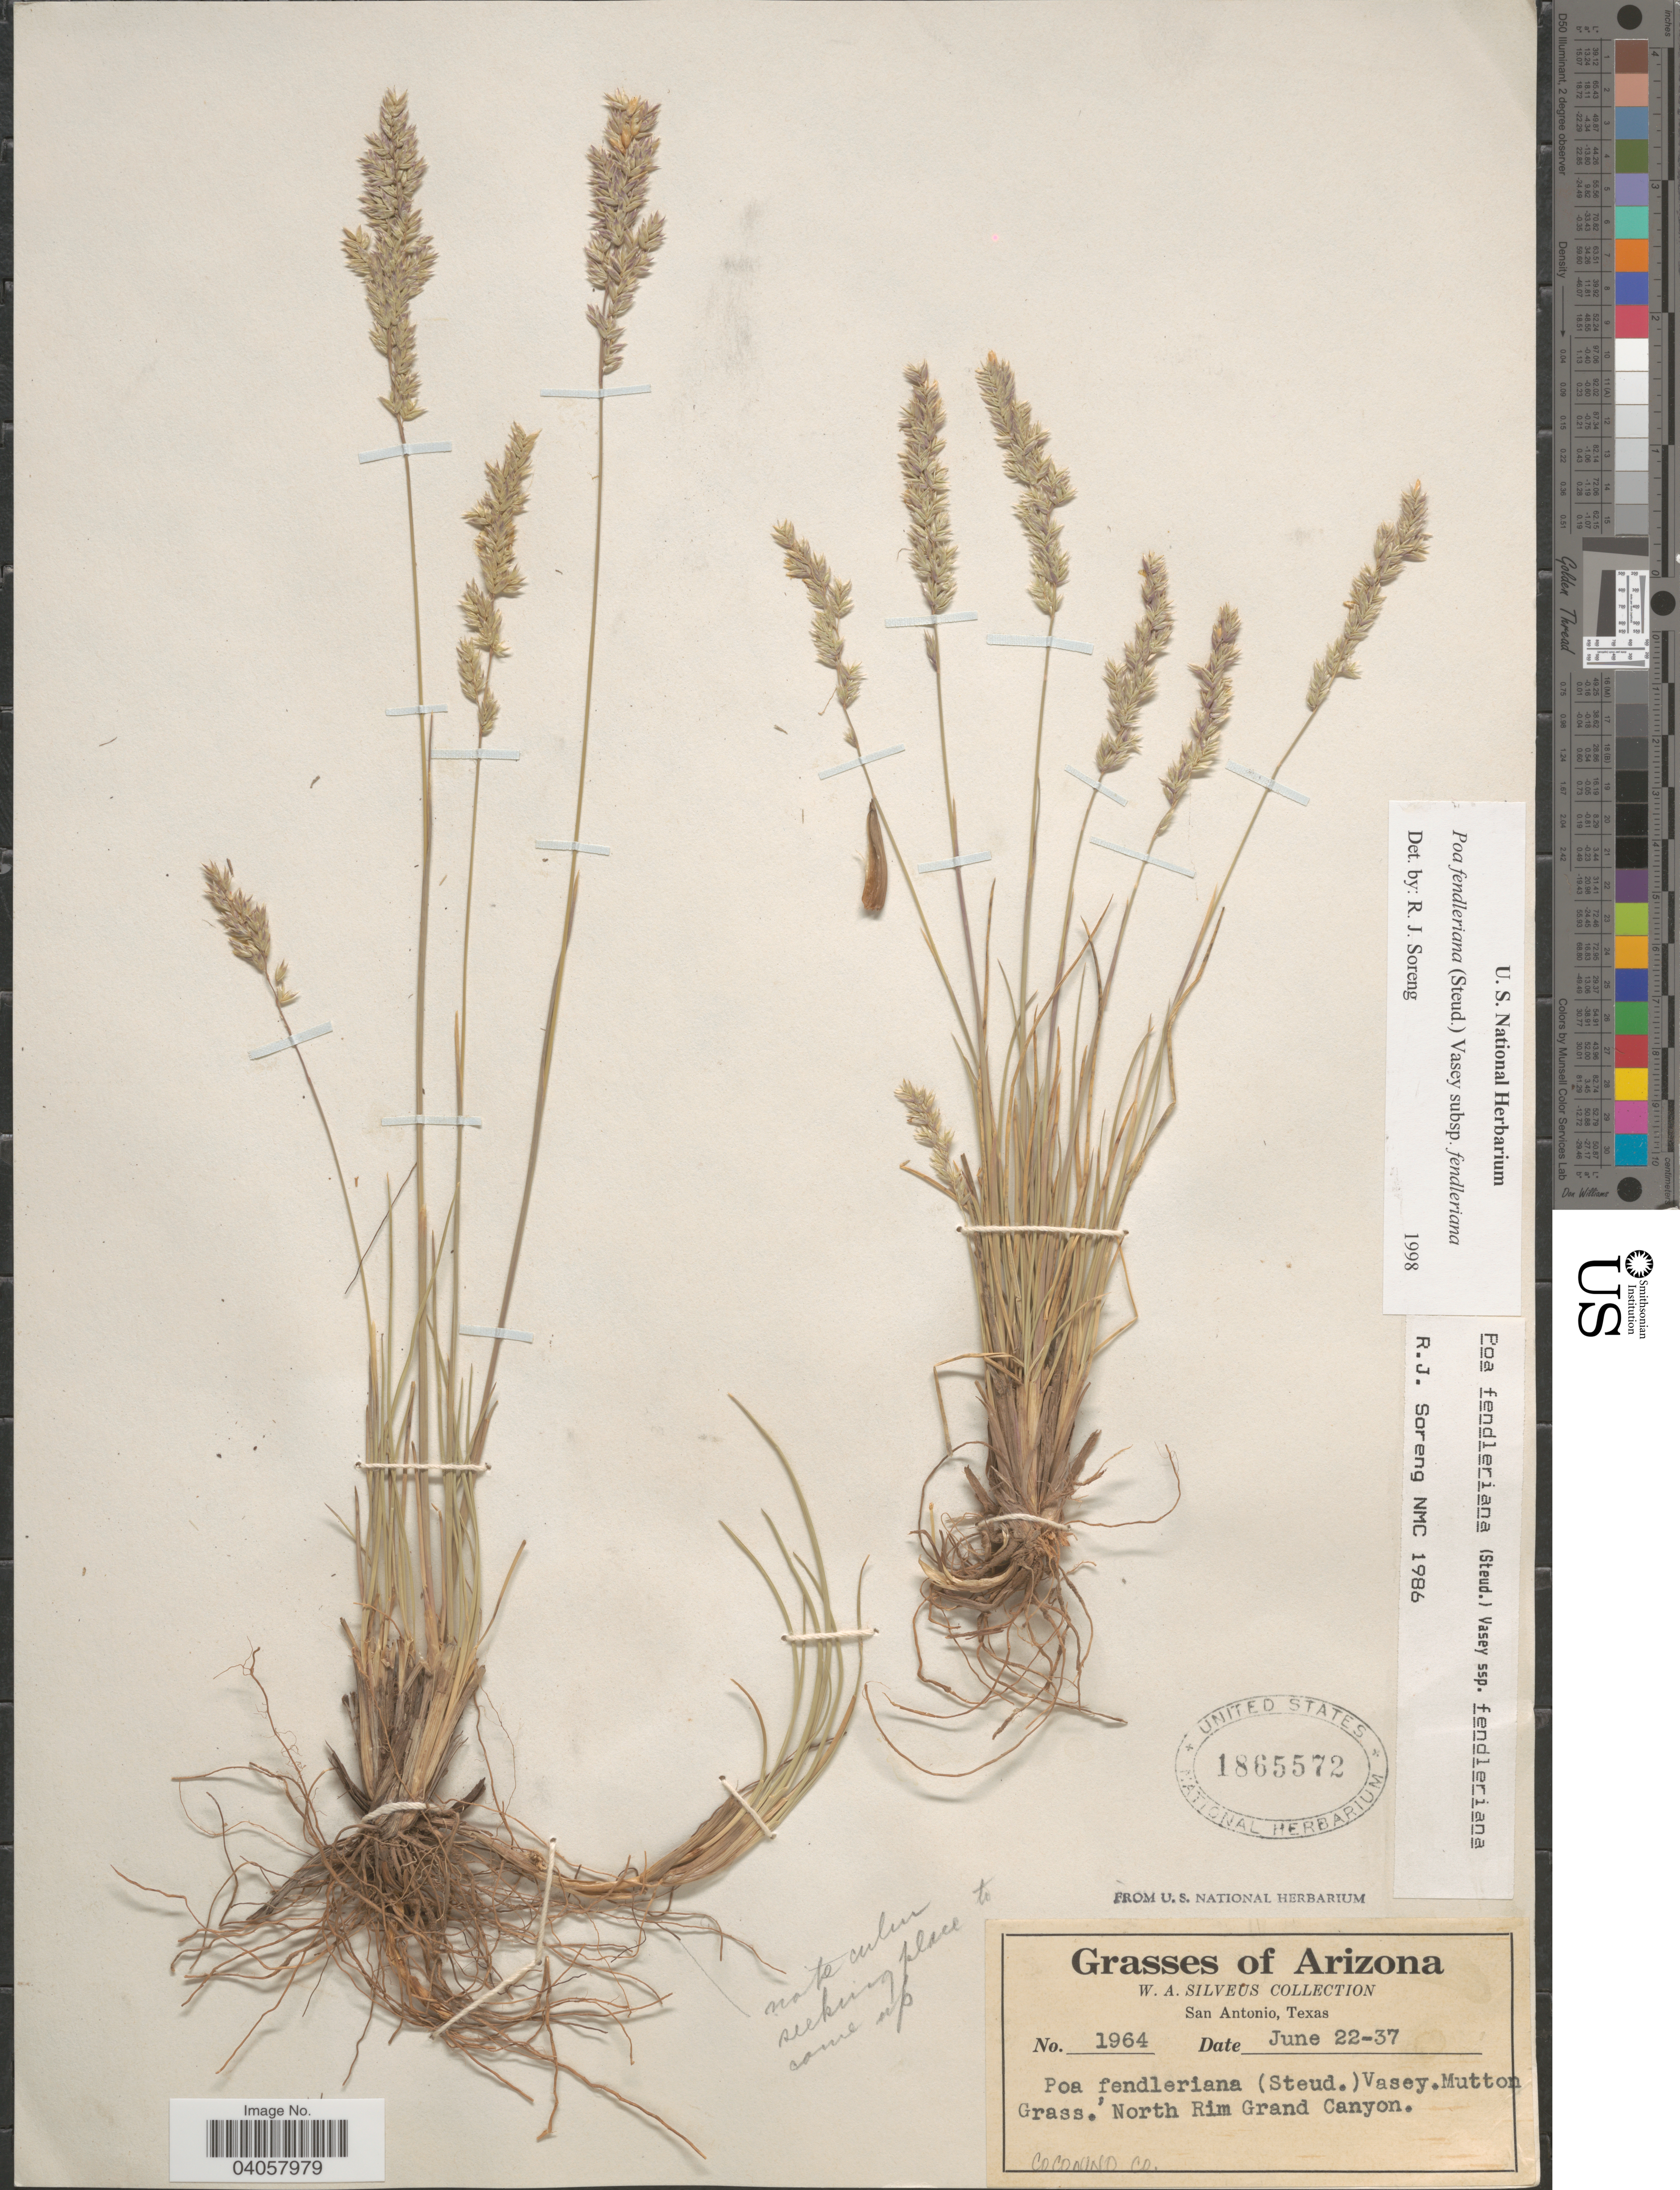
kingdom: Plantae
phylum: Tracheophyta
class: Liliopsida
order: Poales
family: Poaceae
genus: Poa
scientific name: Poa fendleriana subsp. longiligula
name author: (Scribn. & T.A. Williams) Soreng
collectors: W. Silveus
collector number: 1964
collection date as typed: Transcribed d/m/y: 22/6/37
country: United States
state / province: Arizona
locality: North Rim Grand Canyon. Coconino Co.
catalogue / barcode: US 1865572